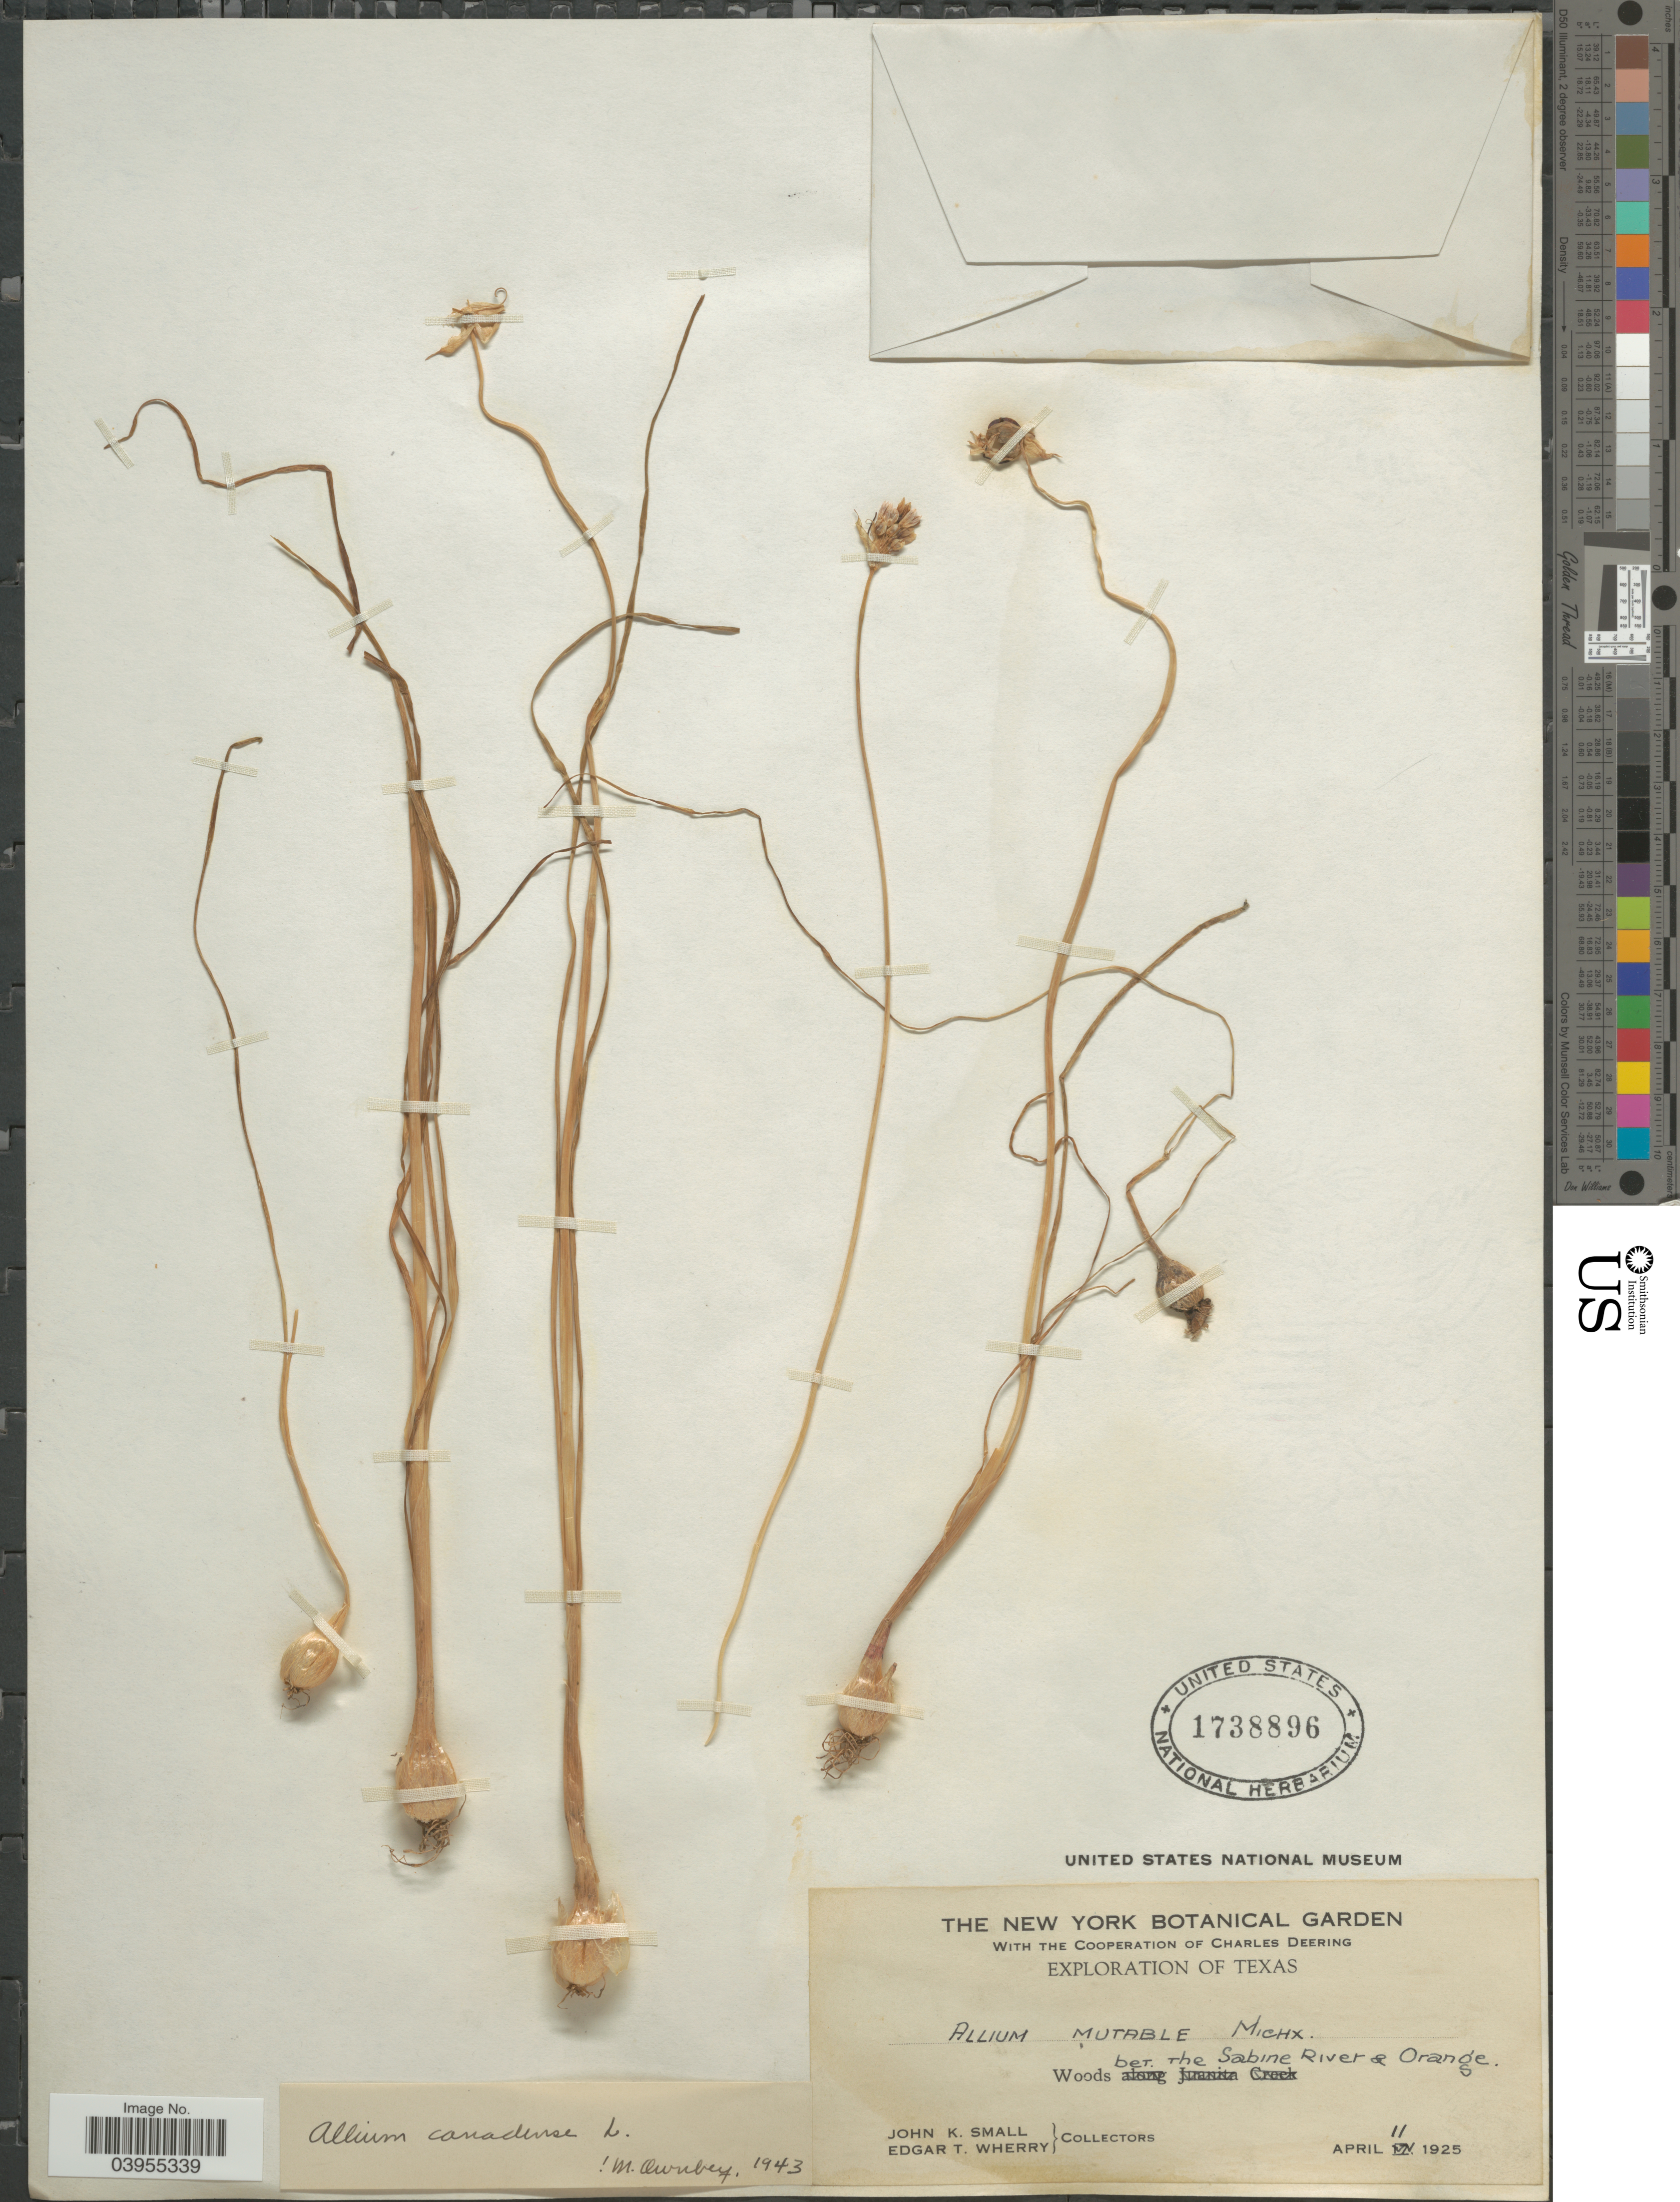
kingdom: Plantae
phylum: Tracheophyta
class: Liliopsida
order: Asparagales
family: Amaryllidaceae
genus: Allium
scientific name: Allium canadense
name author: L.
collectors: J. K. Small & E. T. Wherry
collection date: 1925-04-11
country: United States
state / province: Texas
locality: Woods bet. the Sabine River & Orange.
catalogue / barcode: US 1738896